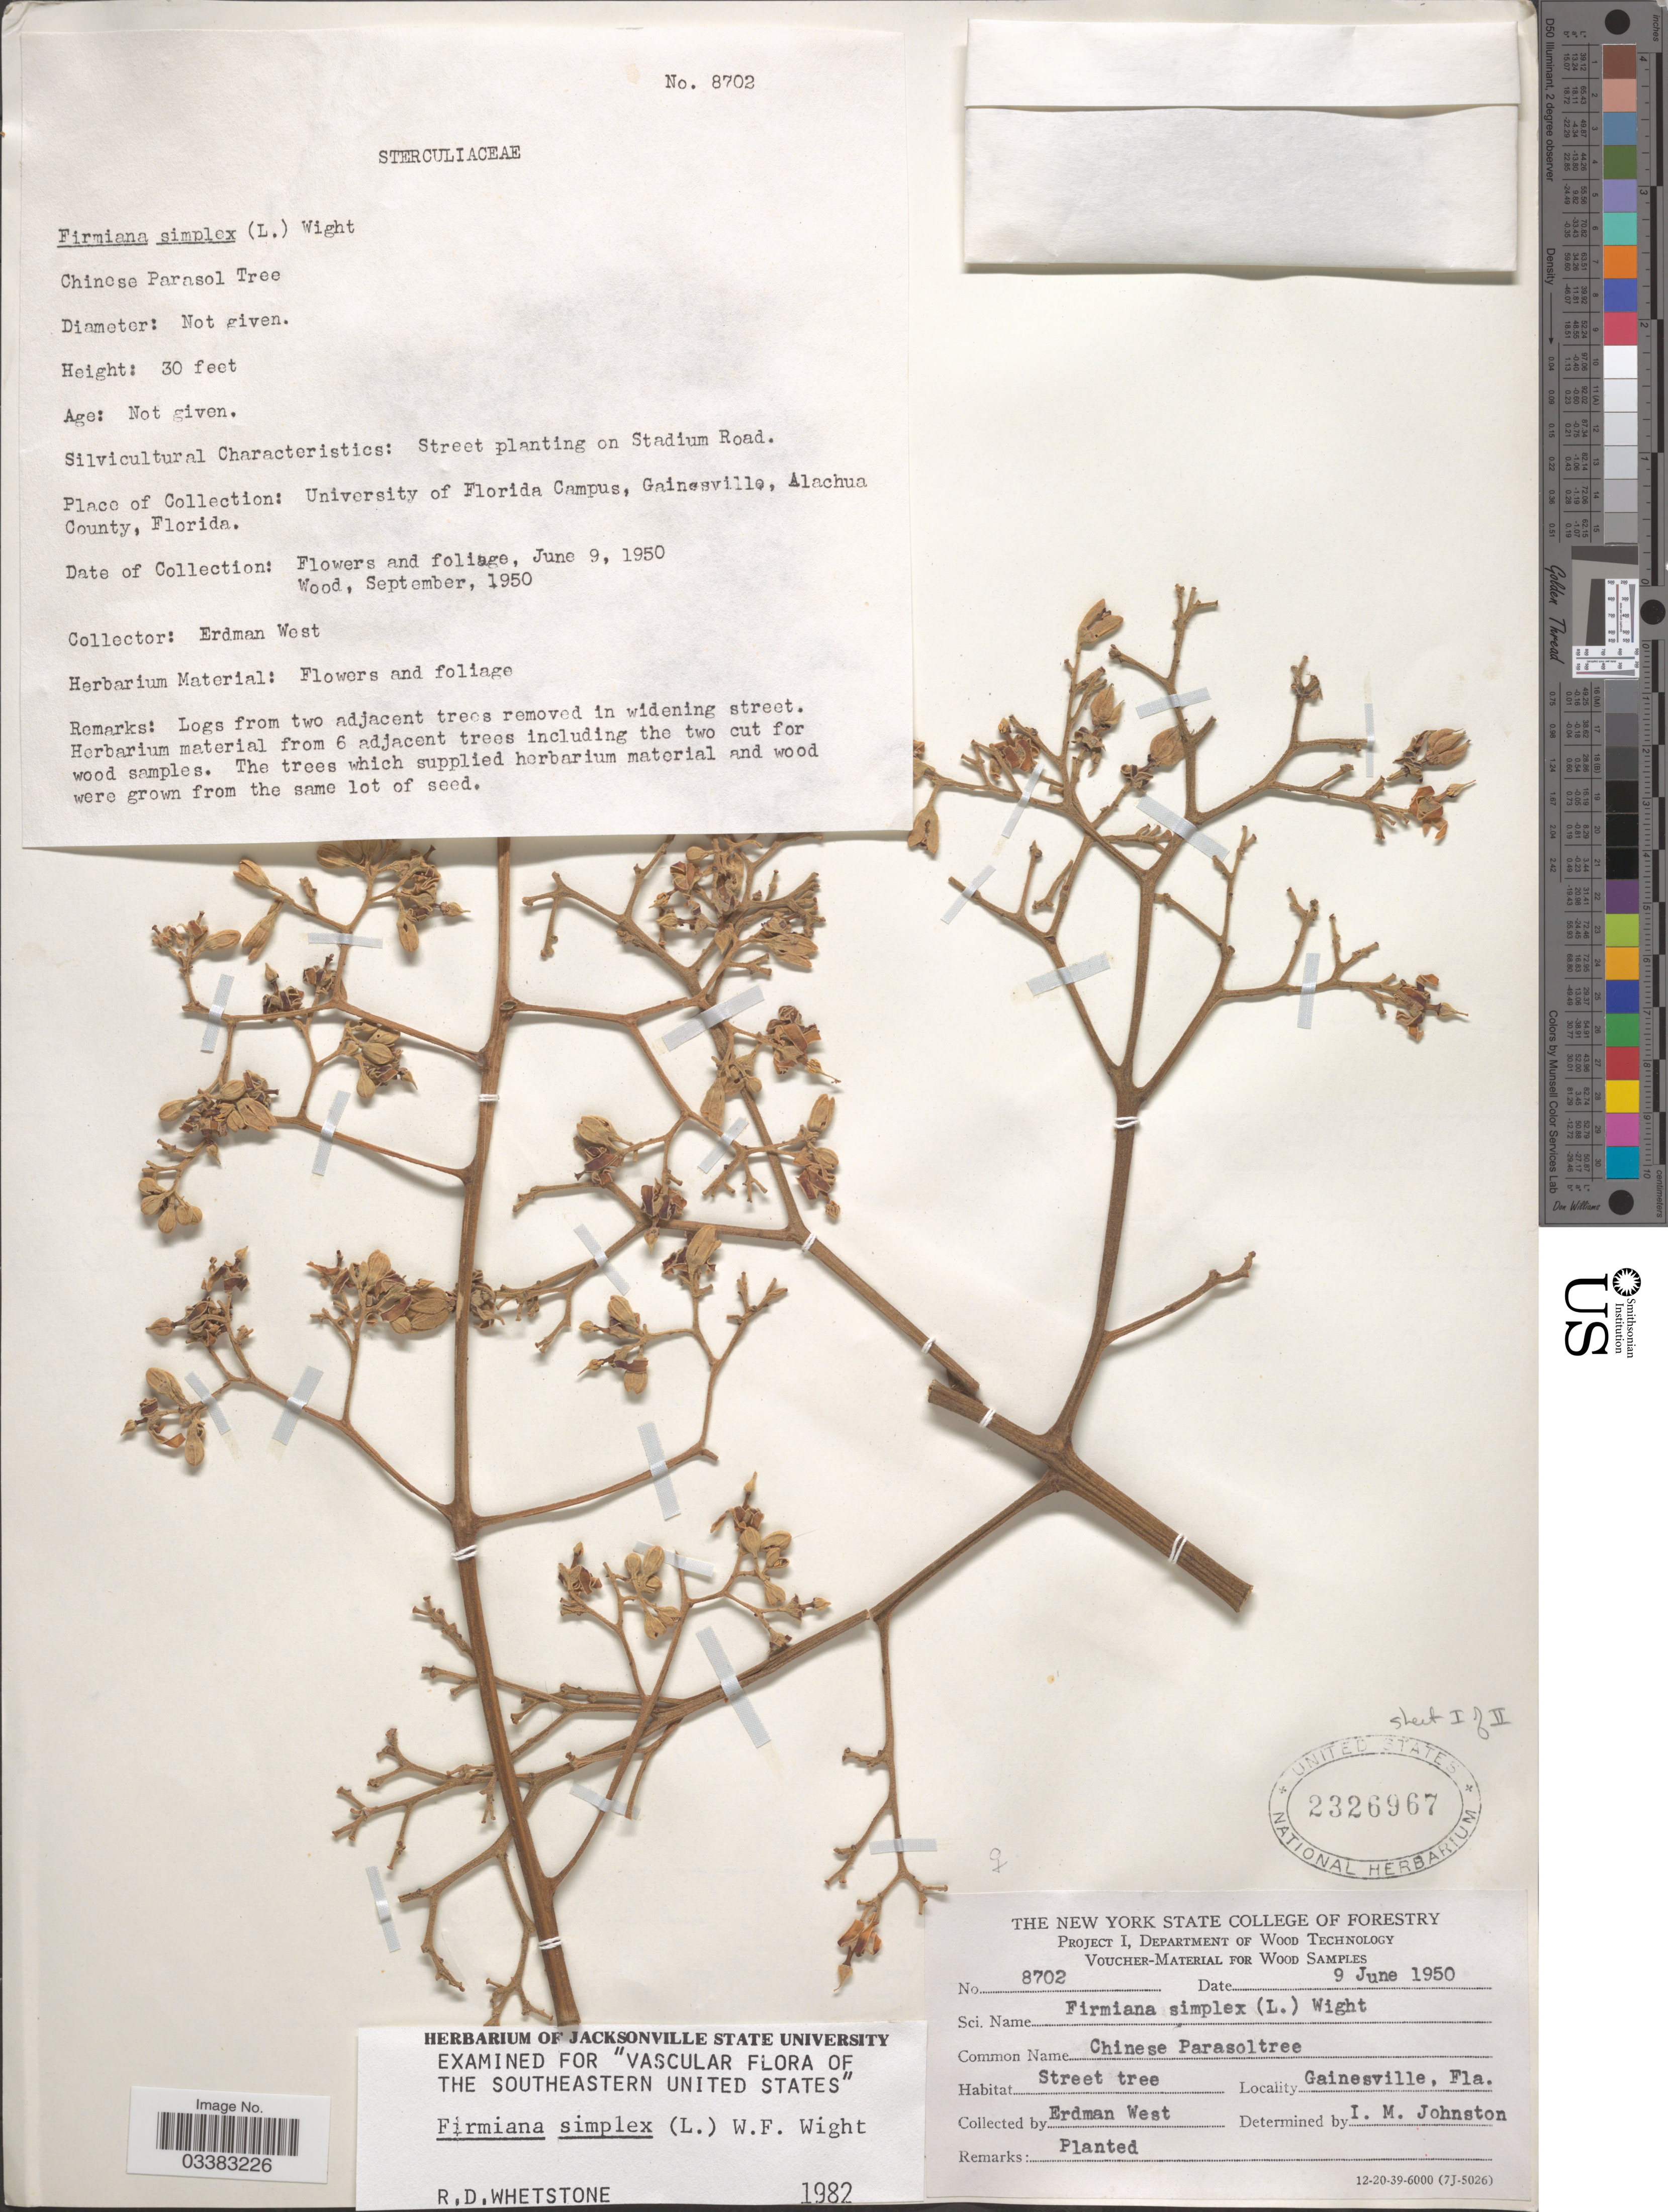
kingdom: Plantae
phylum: Tracheophyta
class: Magnoliopsida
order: Malvales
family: Malvaceae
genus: Firmiana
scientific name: Firmiana simplex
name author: (L.) W. Wight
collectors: E. West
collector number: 8702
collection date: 1950-06-09/1950-09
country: United States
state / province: Florida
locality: Gainesville. University of Florida Campus, Gainesville, Alachua County.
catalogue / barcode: US 2326967